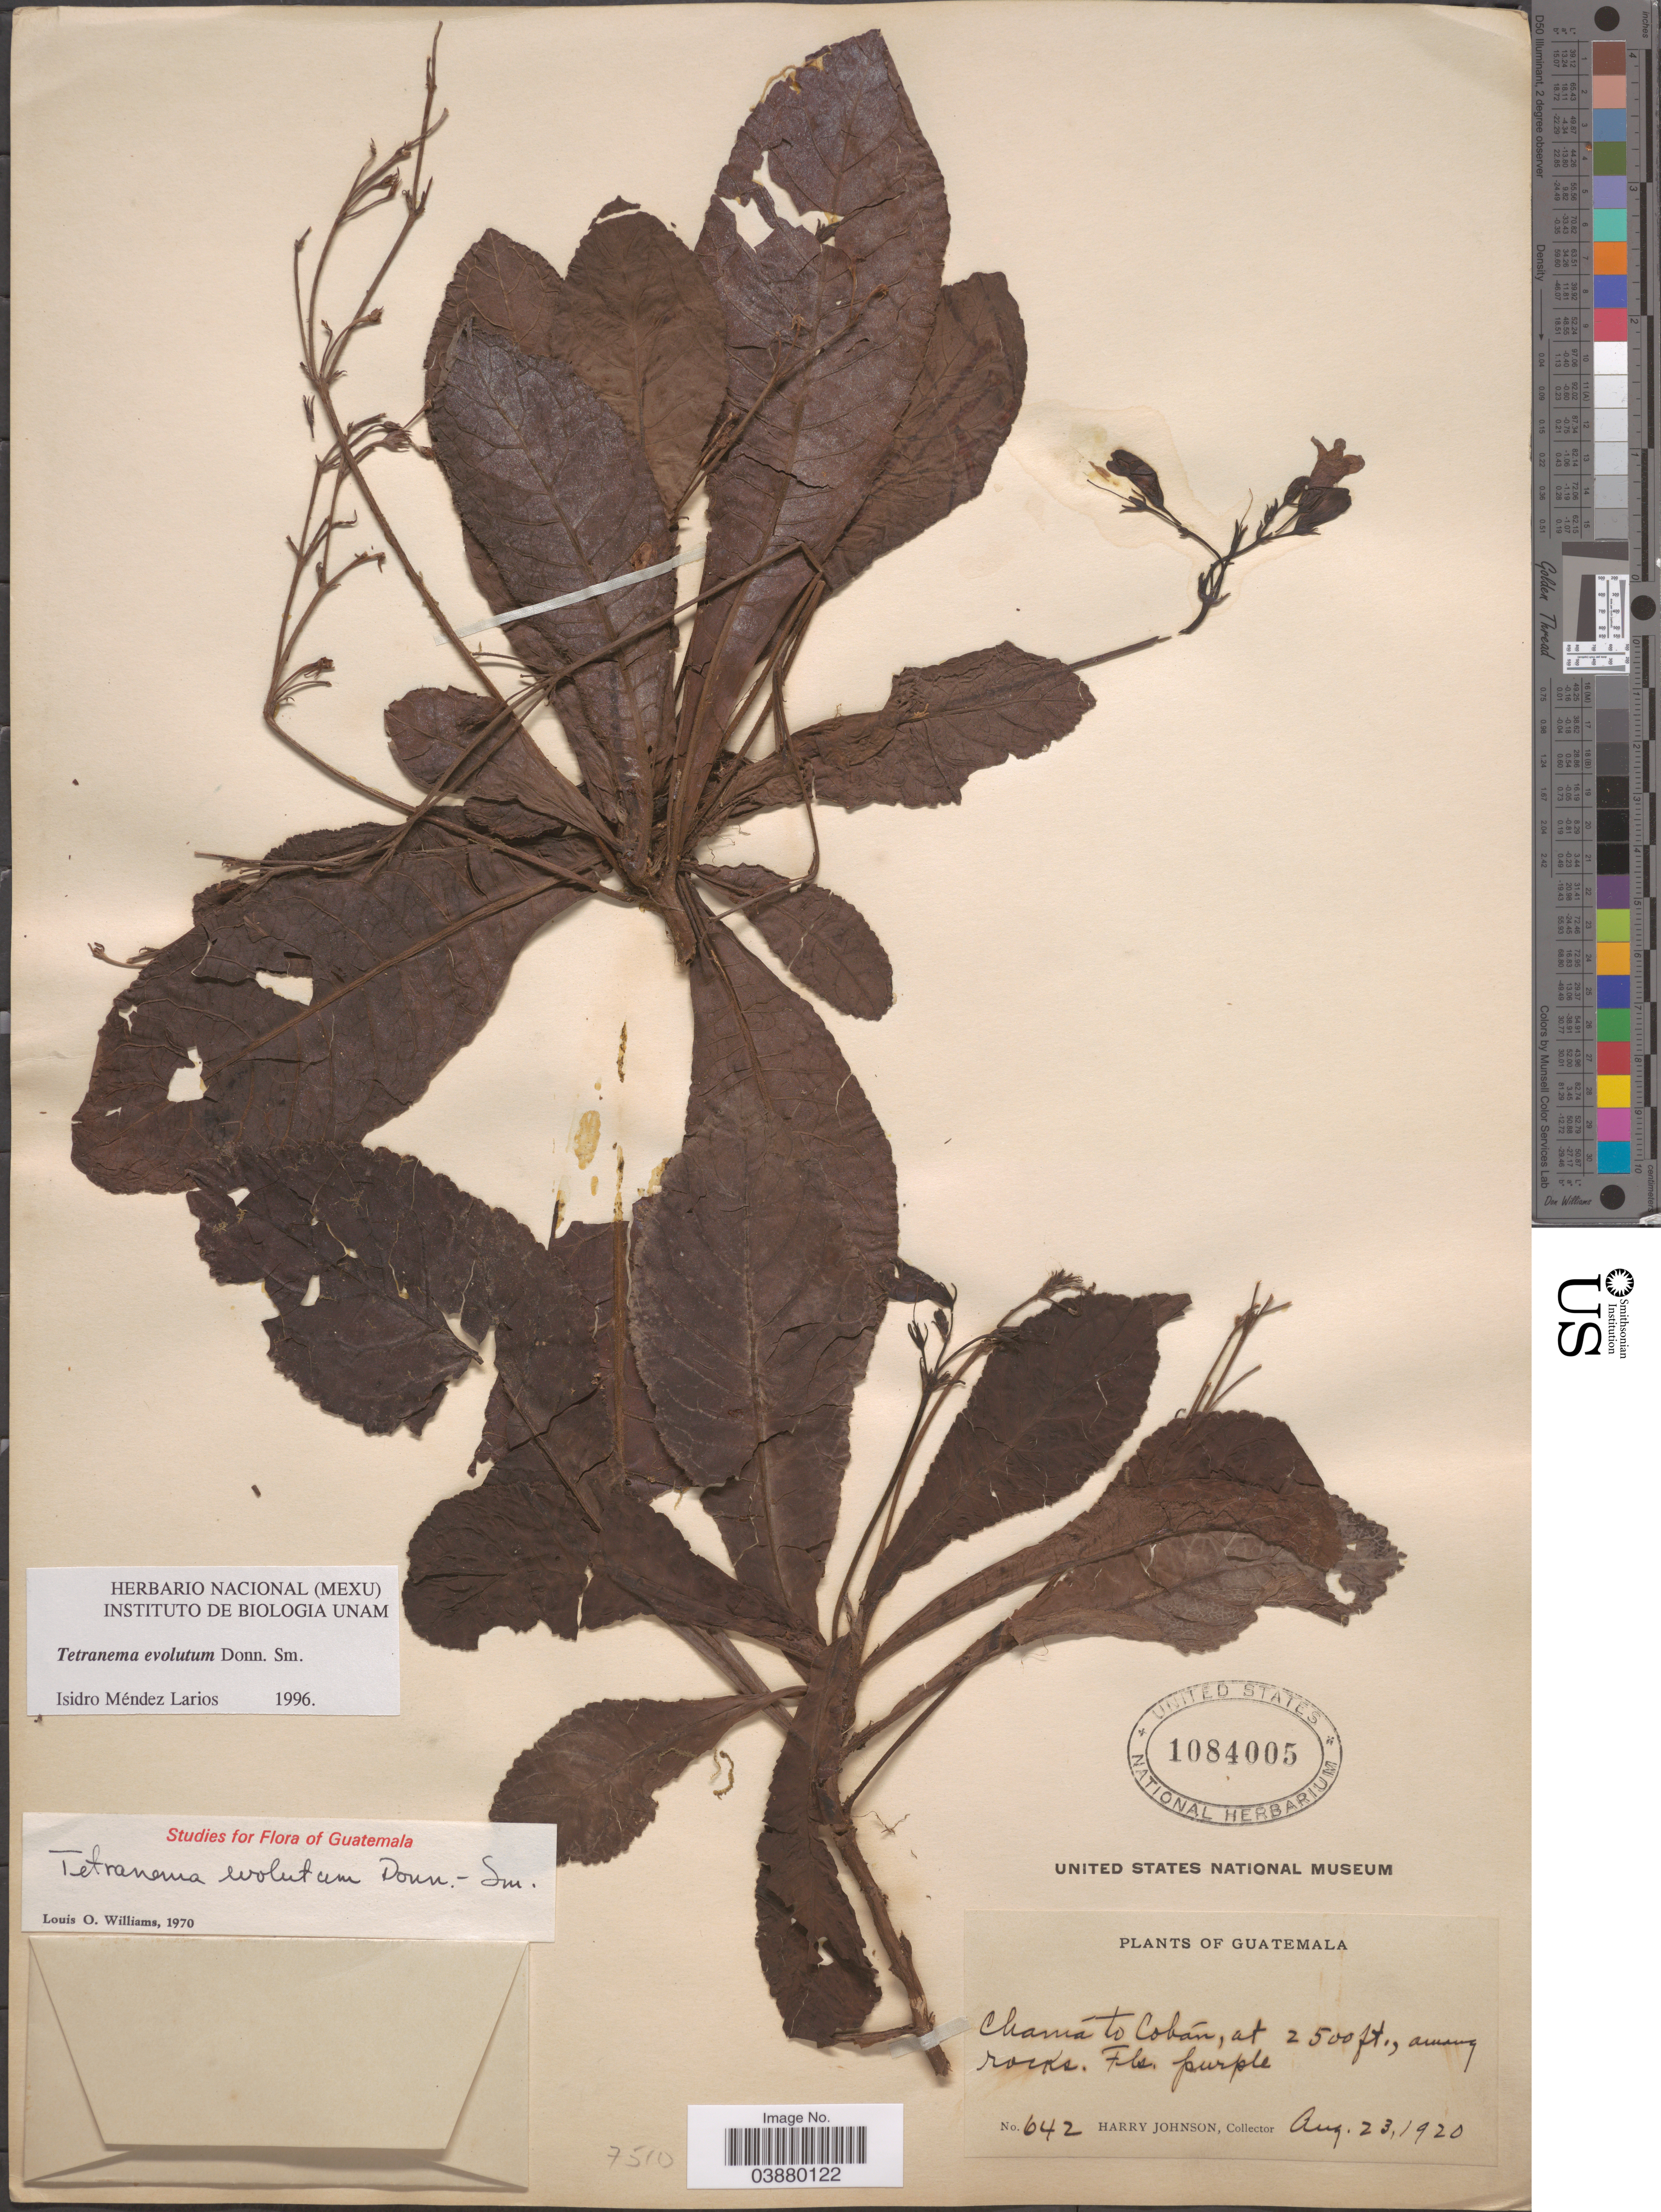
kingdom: Plantae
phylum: Tracheophyta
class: Magnoliopsida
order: Lamiales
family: Plantaginaceae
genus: Tetranema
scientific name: Tetranema evoluta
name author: Donn. Sm.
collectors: H. Johnson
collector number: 642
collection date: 1920-08-23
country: Guatemala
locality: Chamá to Cobán.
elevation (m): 762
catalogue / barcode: US 1084005